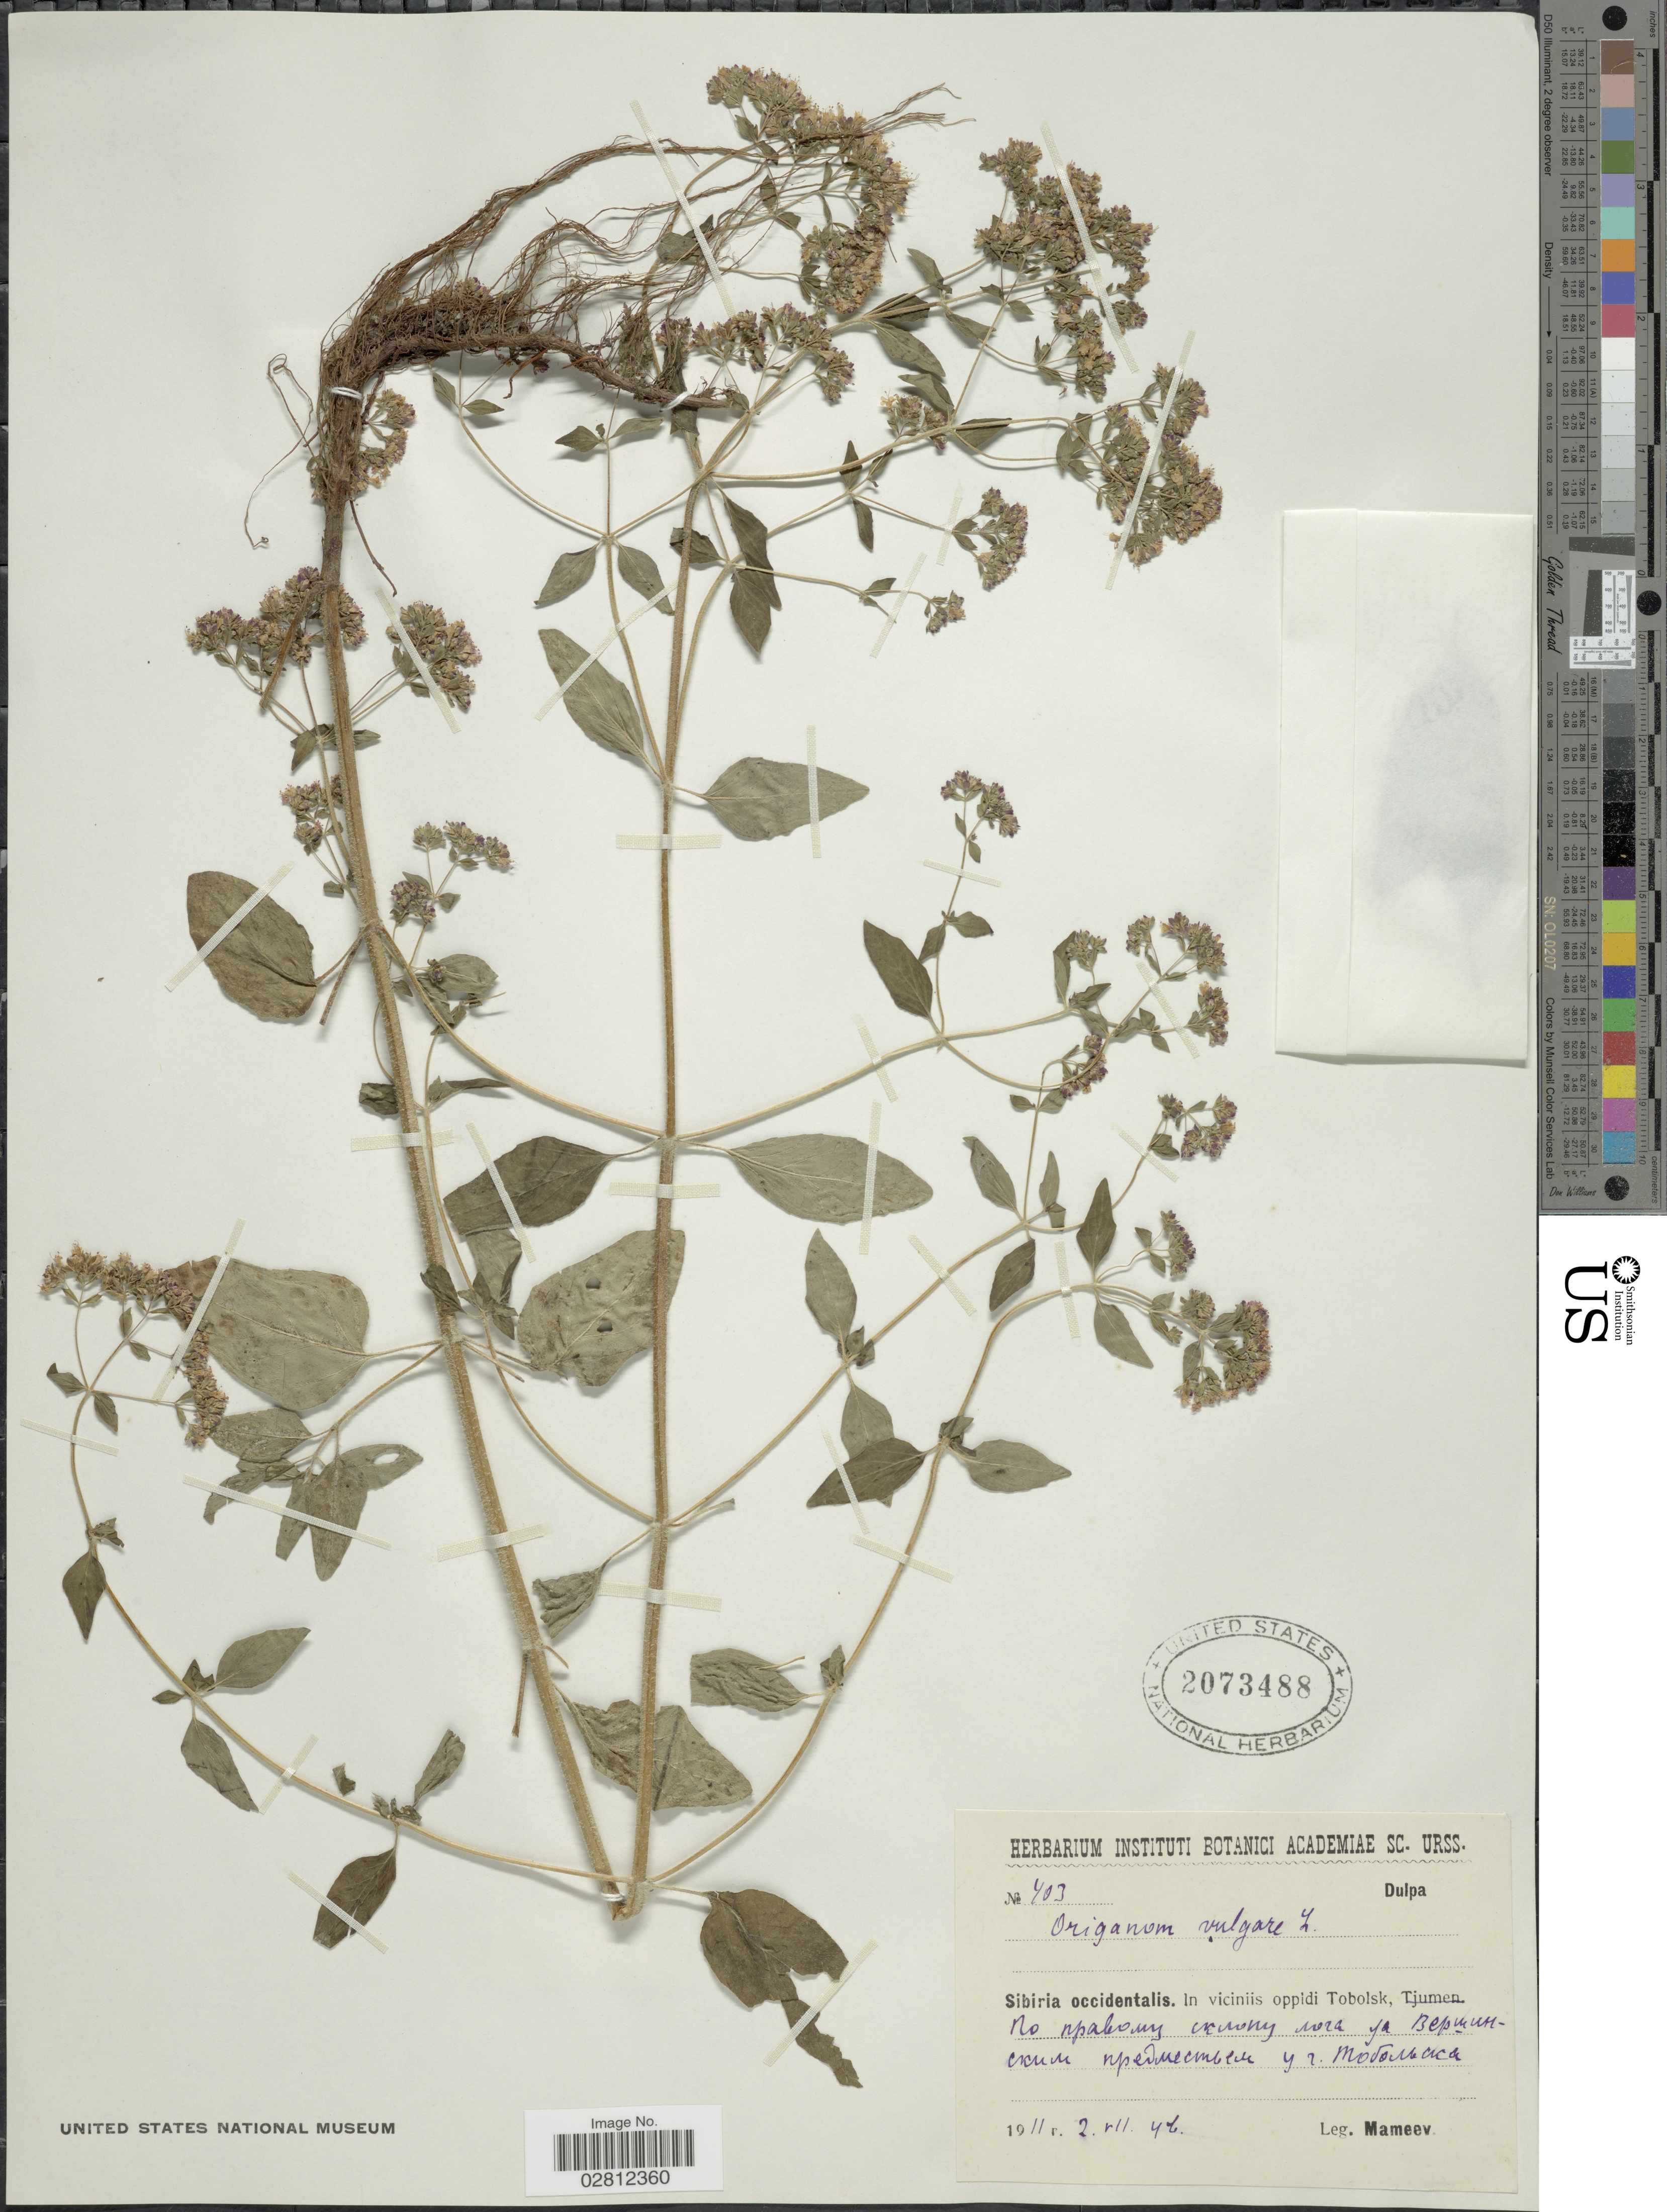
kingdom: Plantae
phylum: Tracheophyta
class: Magnoliopsida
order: Lamiales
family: Lamiaceae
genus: Origanum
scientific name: Origanum vulgare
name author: L.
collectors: Mameev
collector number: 403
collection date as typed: Transcribed d/m/y: 2/7/46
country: Russian Federation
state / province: Tyumen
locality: Sibiria occidentalis, in viciniis oppidi Tobolsk, X.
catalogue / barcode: US 2073488